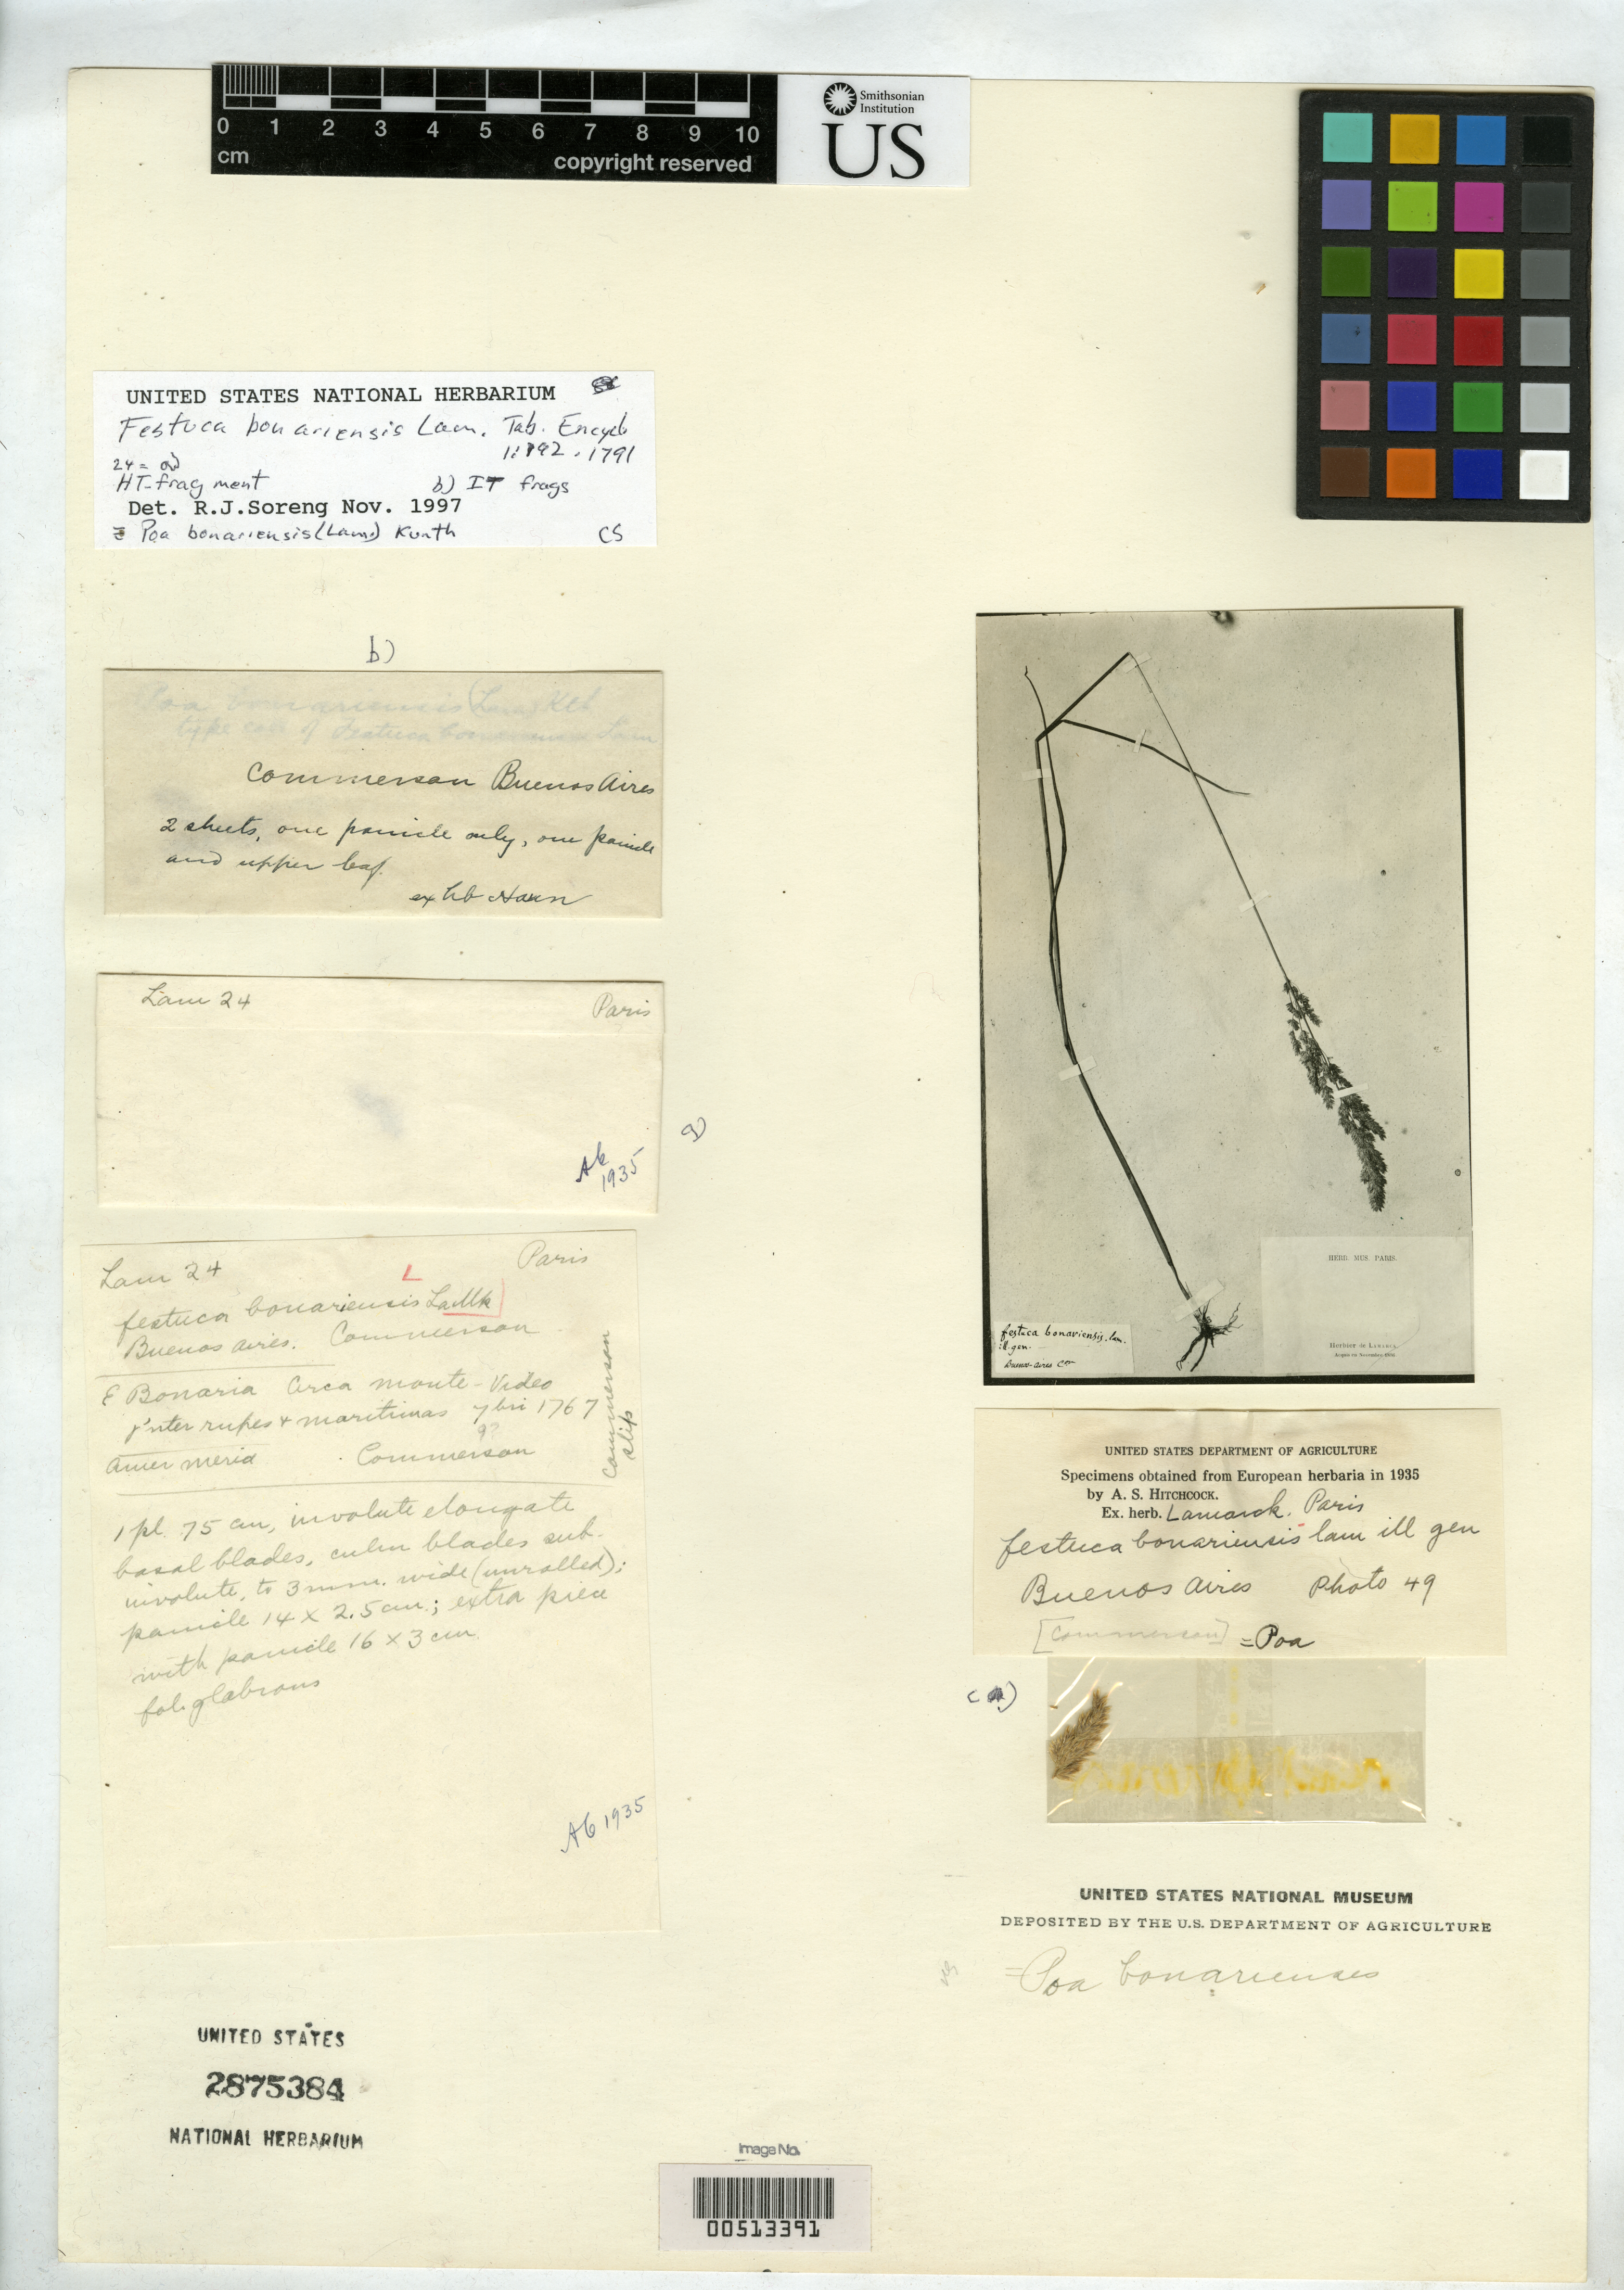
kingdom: Plantae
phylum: Tracheophyta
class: Liliopsida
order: Poales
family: Poaceae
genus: Festuca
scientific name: Festuca bonariensis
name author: Lam.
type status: Type Fragment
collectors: P. Commerson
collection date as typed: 1767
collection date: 1767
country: Argentina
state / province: Buenos Aires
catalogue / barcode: US 2875384